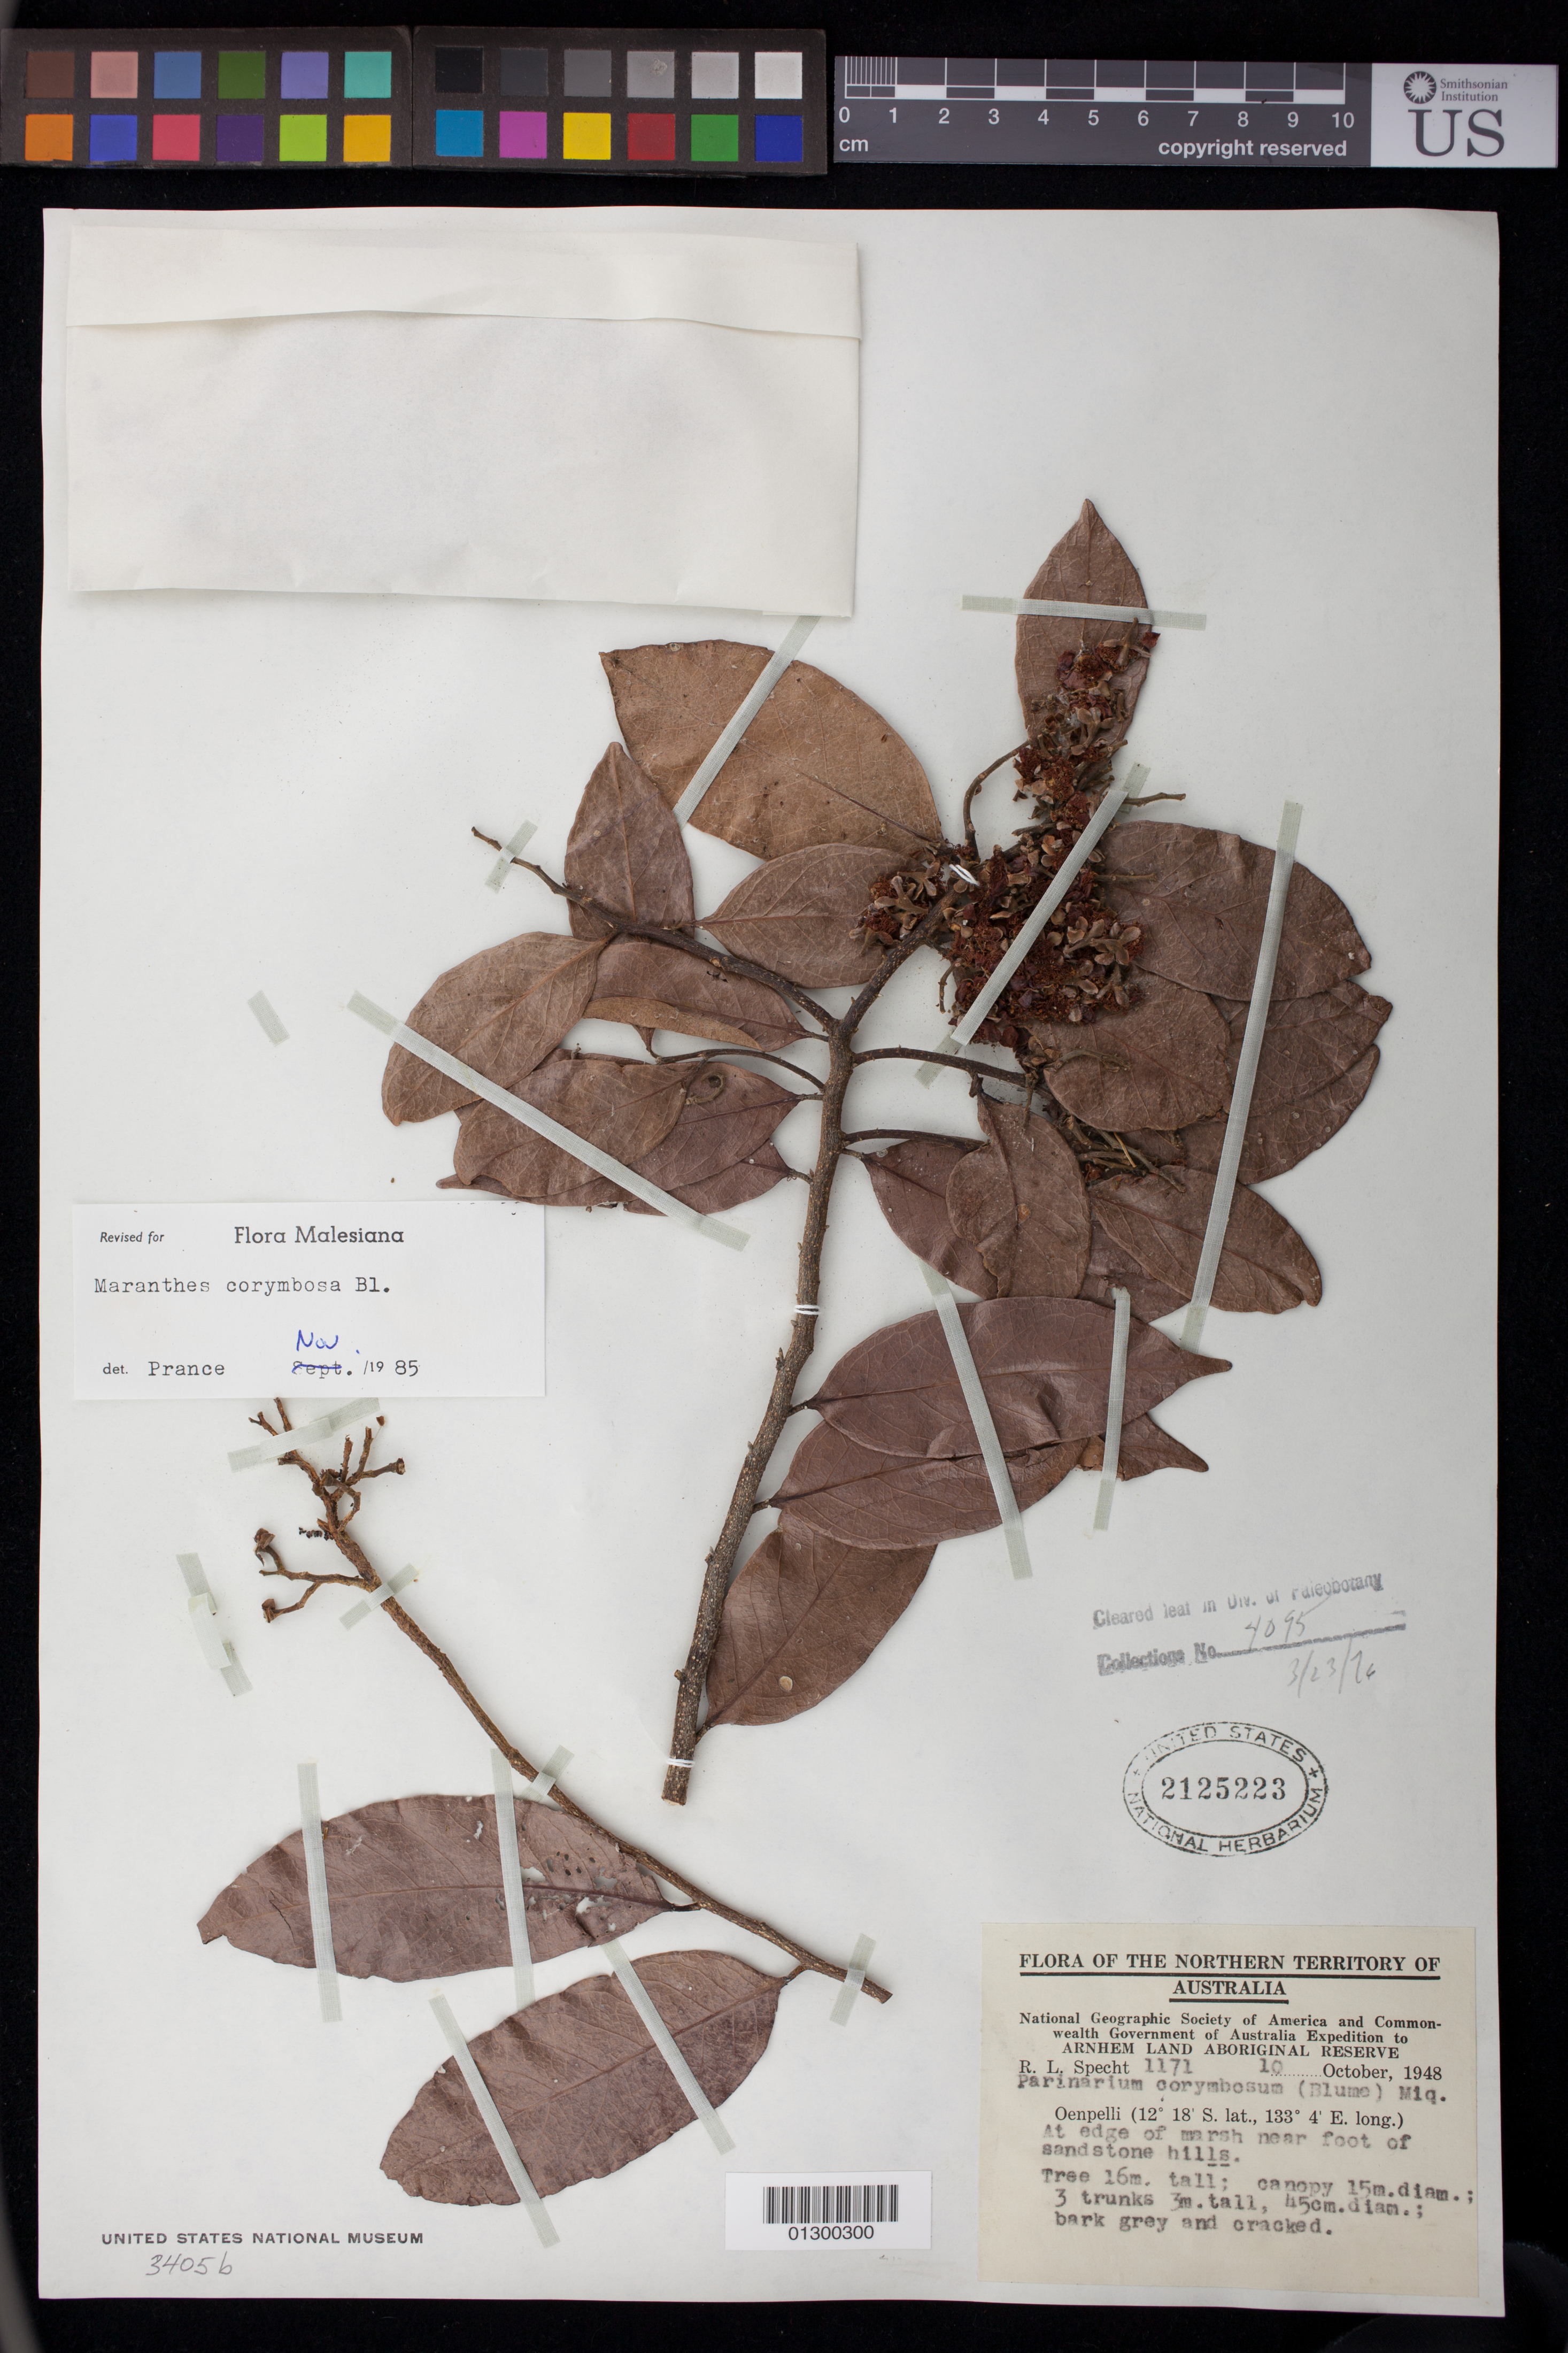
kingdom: Plantae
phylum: Tracheophyta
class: Magnoliopsida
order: Malpighiales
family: Chrysobalanaceae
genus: Maranthes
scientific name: Maranthes corymbosa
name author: Blume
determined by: Prance, G. T.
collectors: R. L. Specht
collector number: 1171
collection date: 1948-10-10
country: Australia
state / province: Northern Territory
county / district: West Arnhem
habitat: At edge of marsh near foot of sandstone hills.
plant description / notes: Tree 16 m. tall; canopy 15 m. diam.; 3 trunks 3 m. tall, 45 cm. diam.; bark grey and cracked.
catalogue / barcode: US 2125223